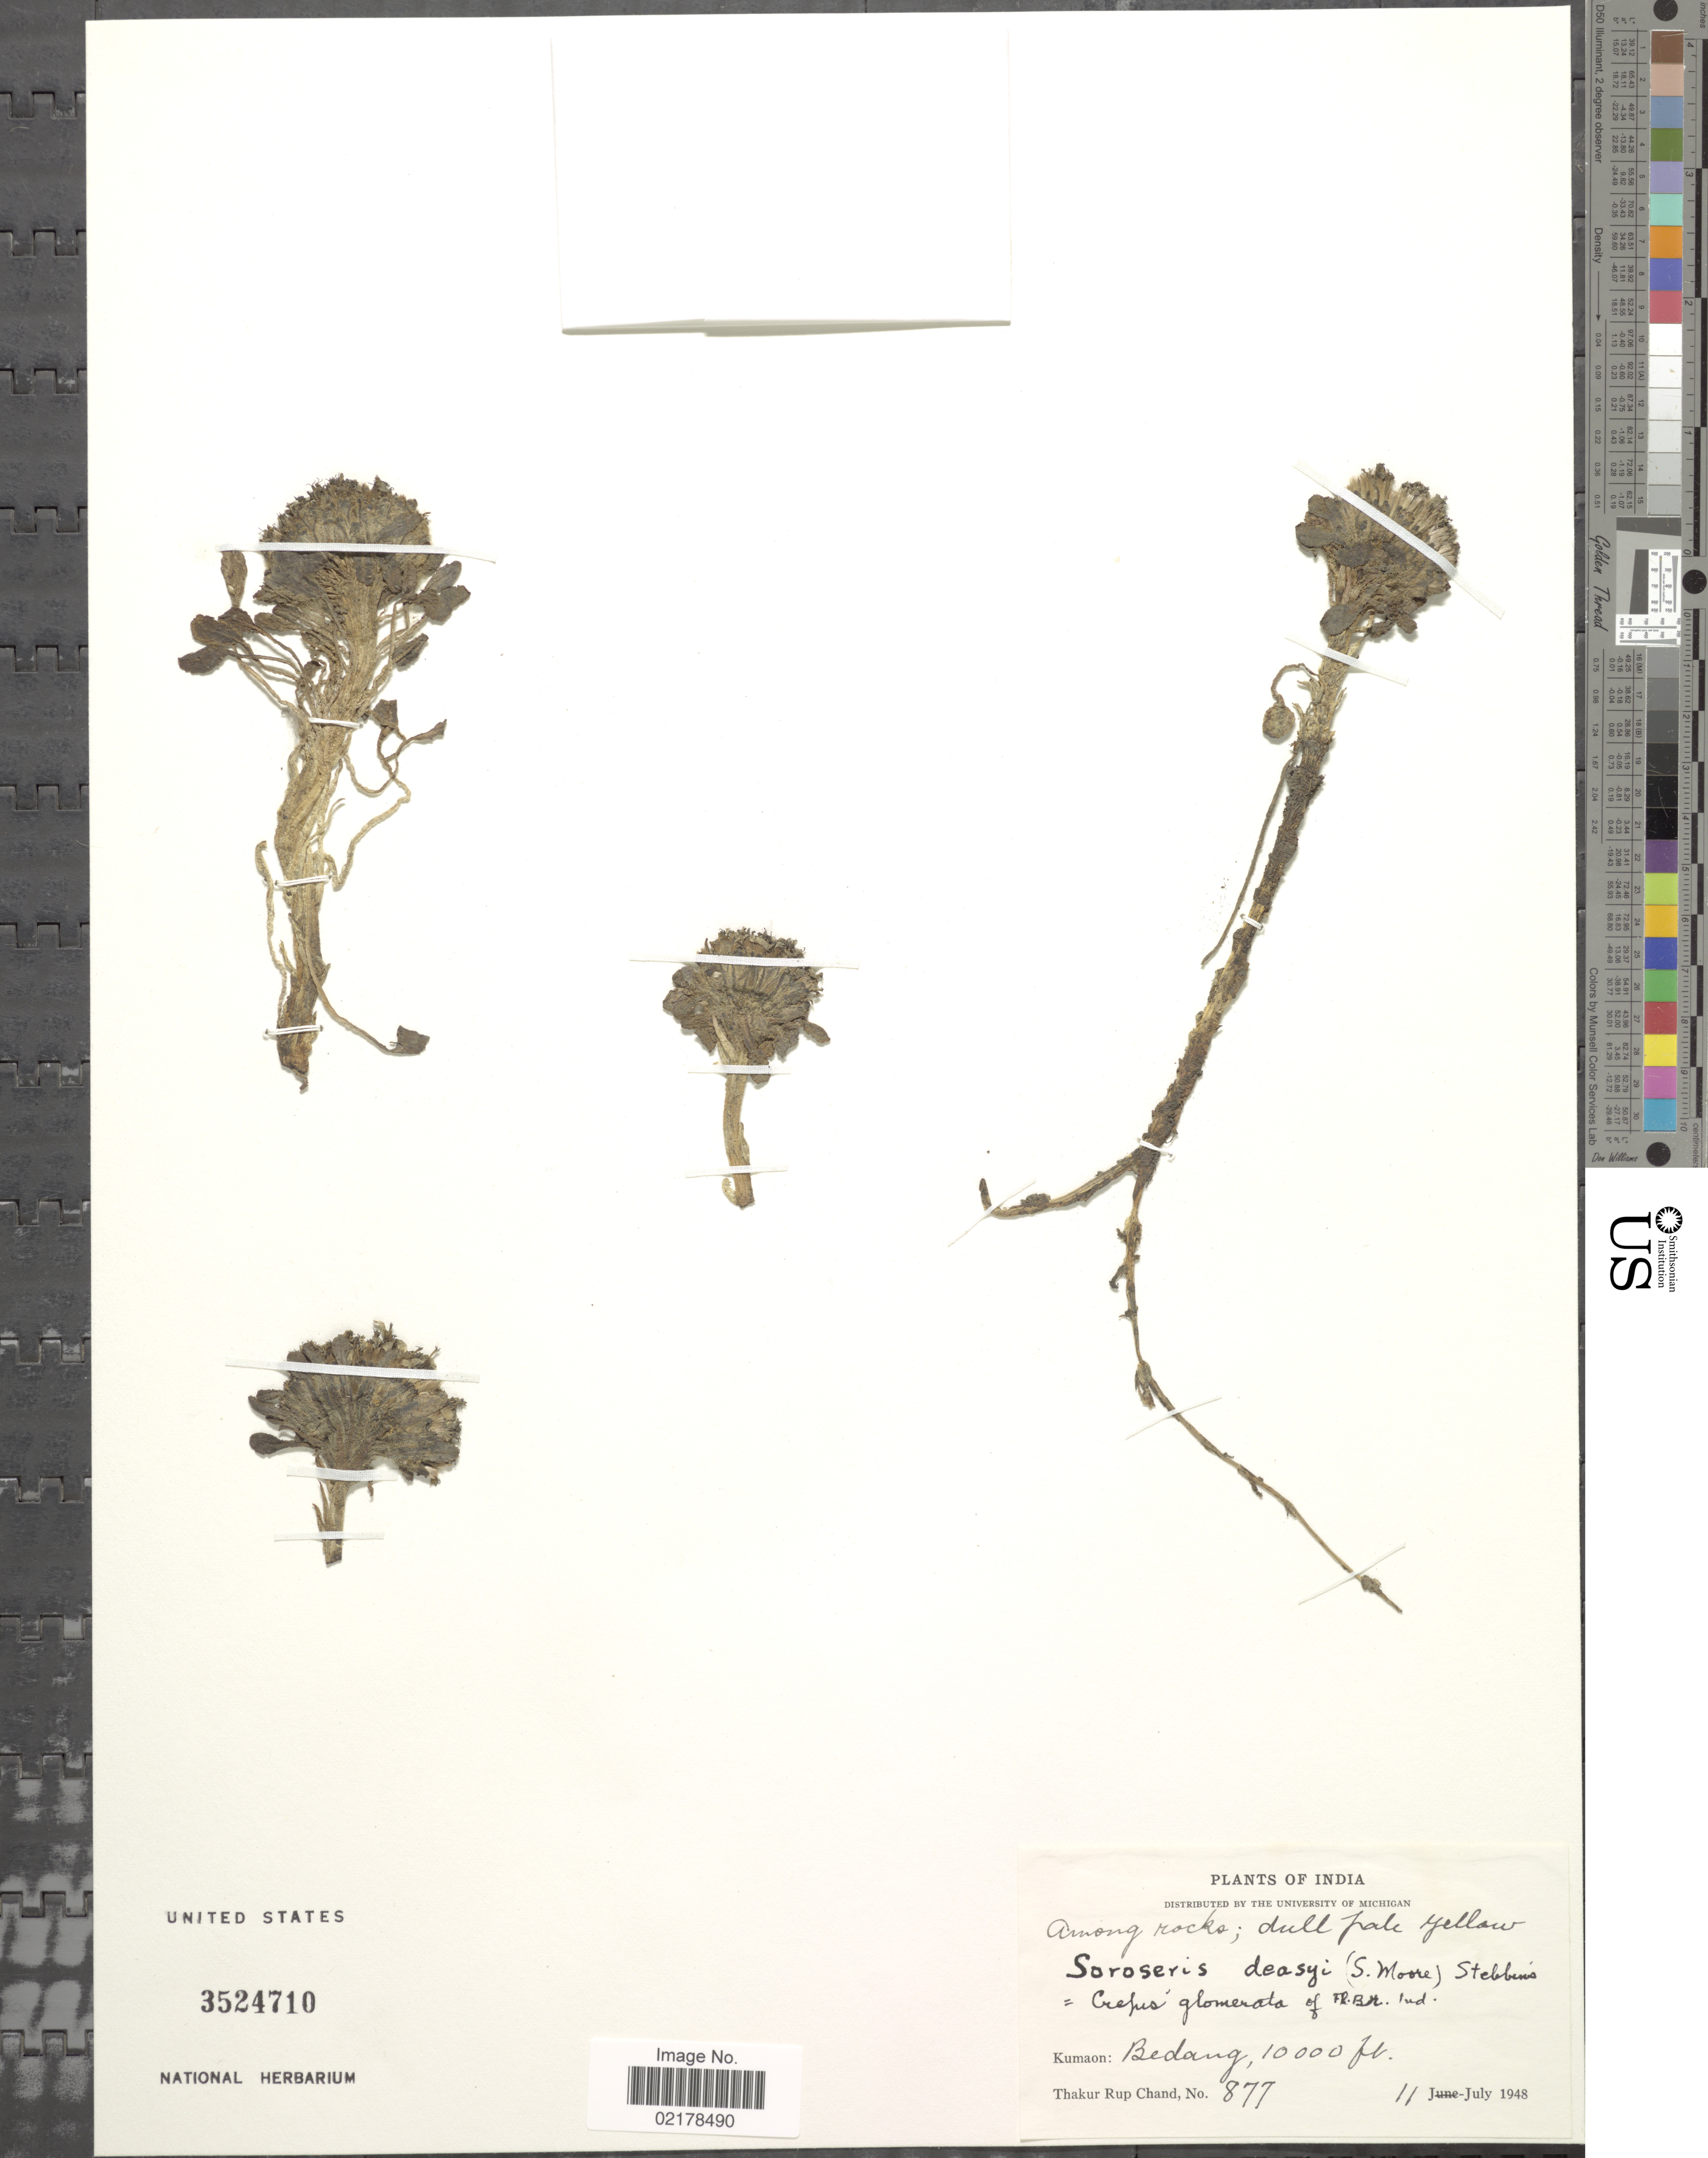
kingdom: Plantae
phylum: Tracheophyta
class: Magnoliopsida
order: Asterales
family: Asteraceae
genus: Soroseris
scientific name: Soroseris glomerata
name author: (Decne.) Stebbins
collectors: T. R. Chand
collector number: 877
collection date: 1948-07-11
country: India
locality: Kumaon: Bedang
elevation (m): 3048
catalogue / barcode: US 3524710